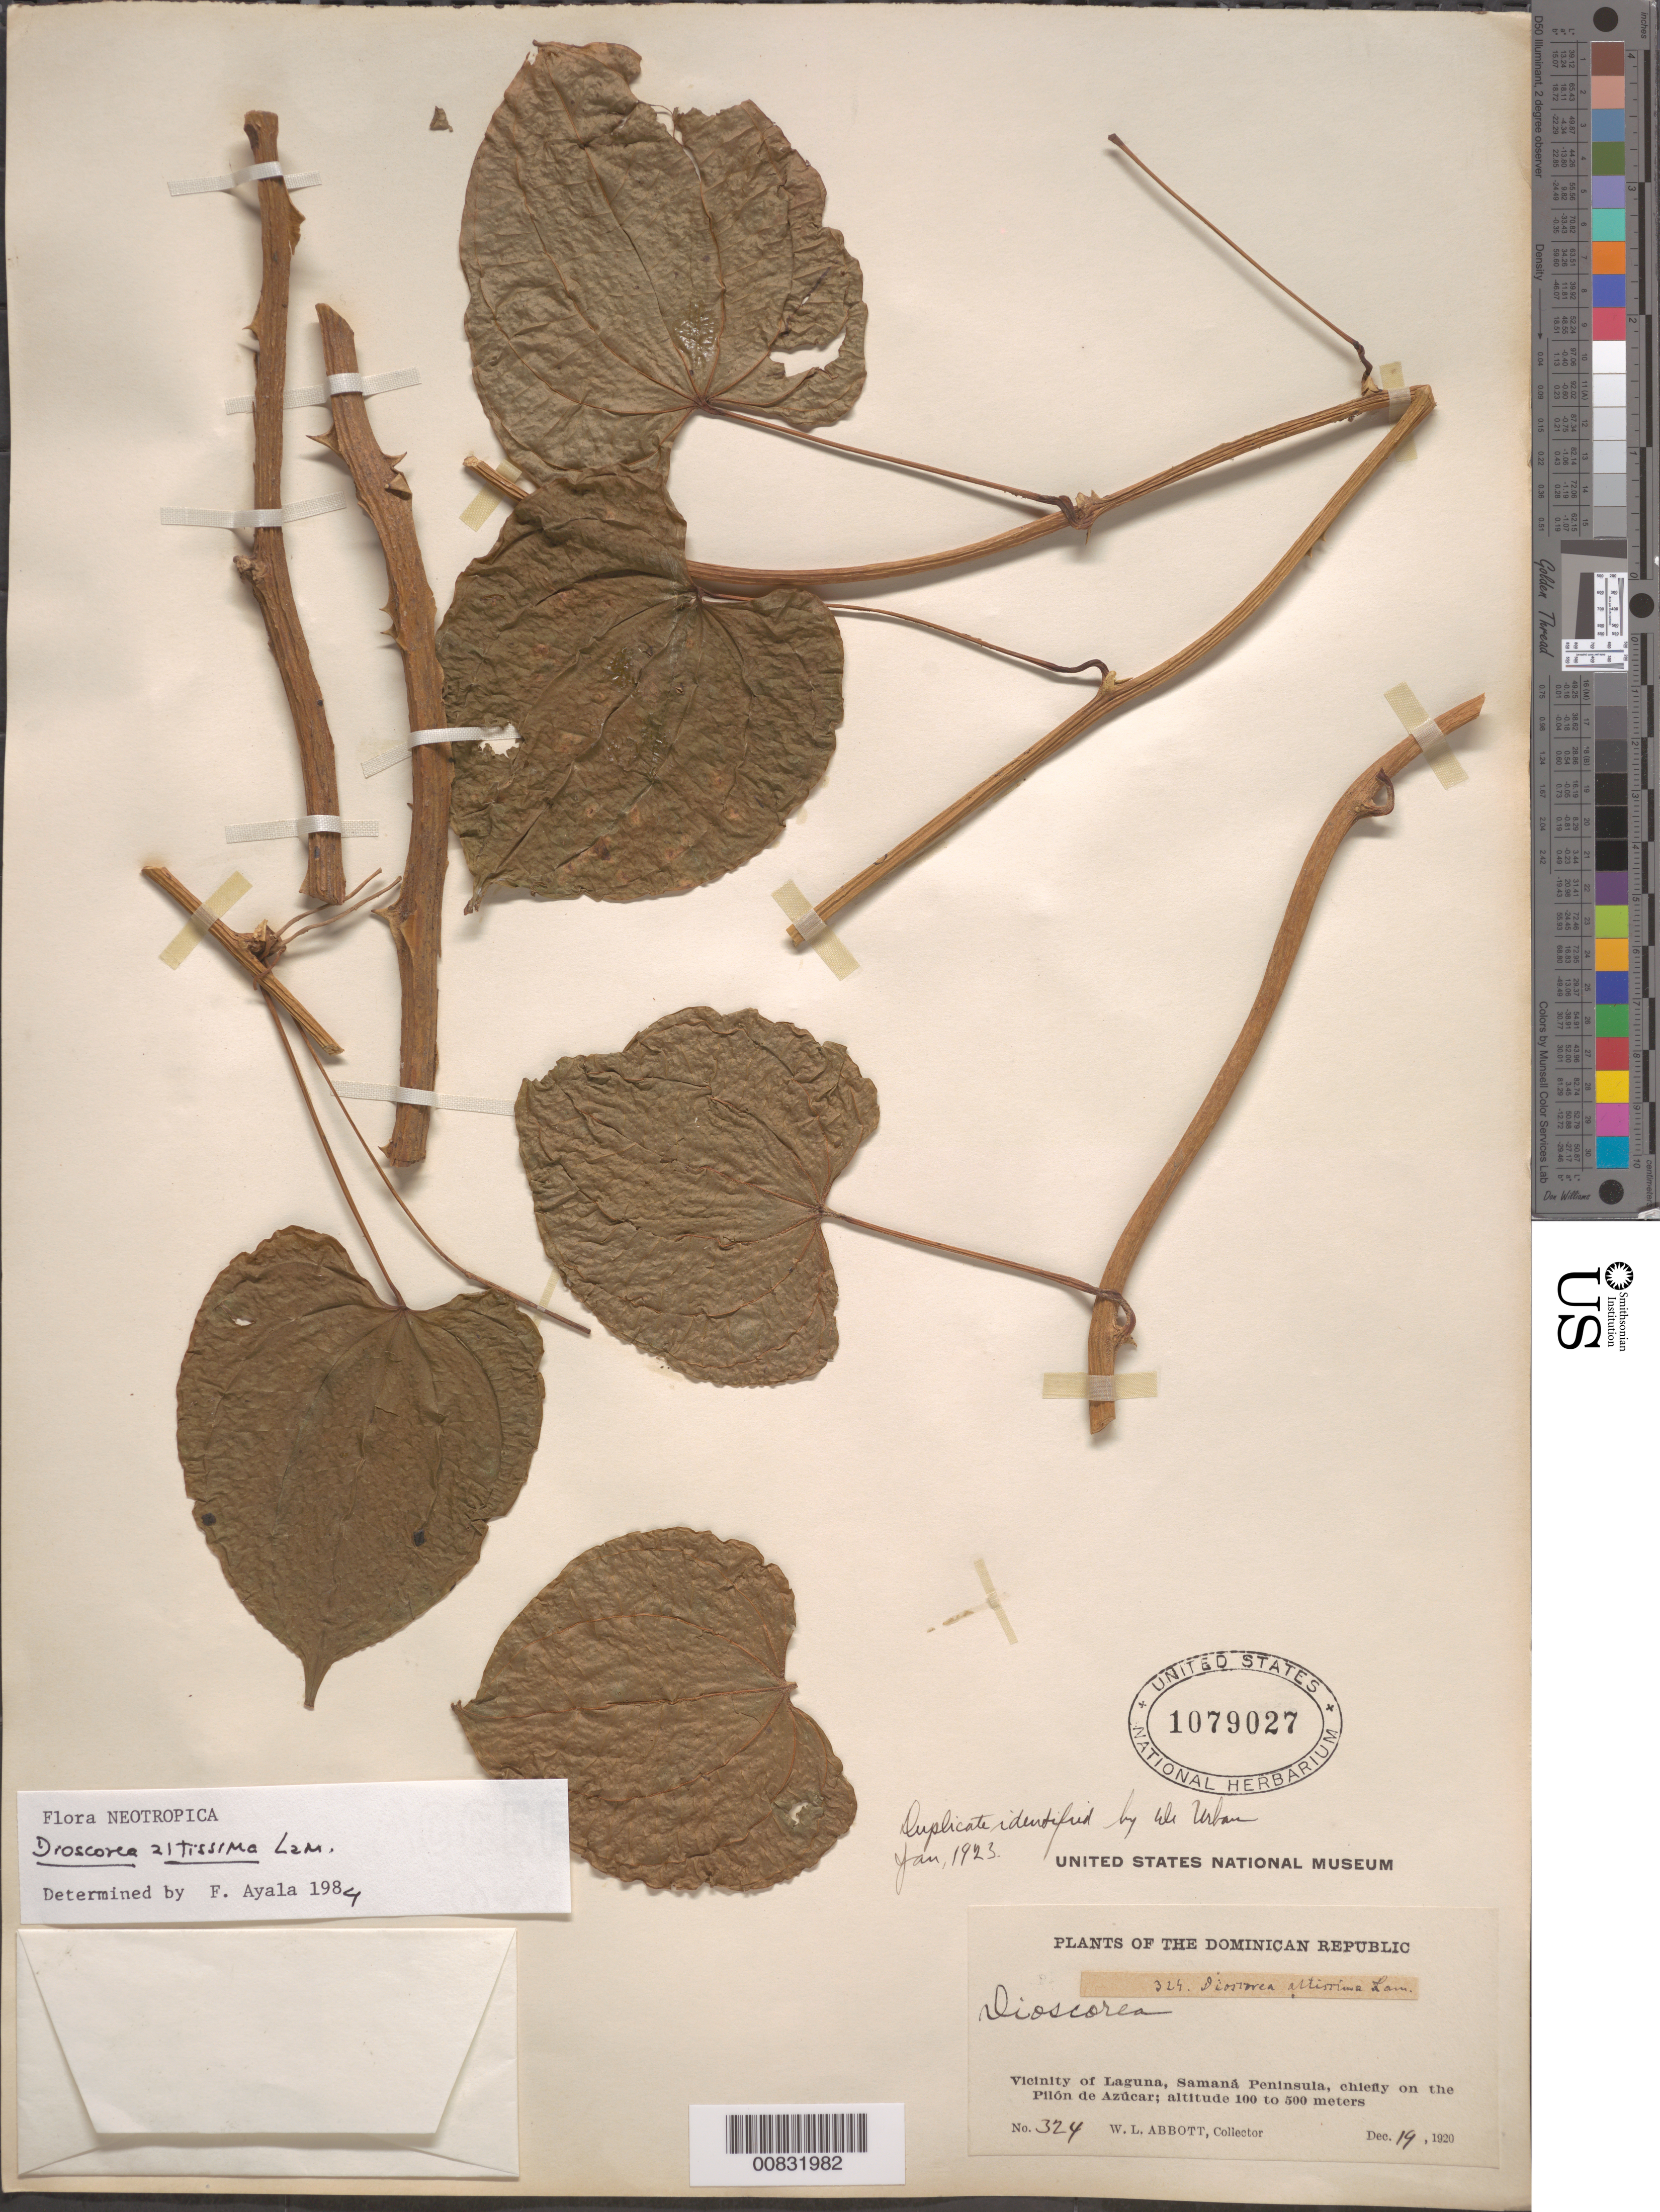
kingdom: Plantae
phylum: Tracheophyta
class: Liliopsida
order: Dioscoreales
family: Dioscoreaceae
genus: Dioscorea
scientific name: Dioscorea altissima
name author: Lam.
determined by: Ayala F., Franklin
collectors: W. L. Abbott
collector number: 324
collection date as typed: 19 Dec 1920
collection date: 1920-12-19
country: Dominican Republic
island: Hispaniola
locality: Vicinity of Laguna, Samaná Península, chiefly on the Pilón de Azúcar.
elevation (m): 100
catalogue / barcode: US 1079027